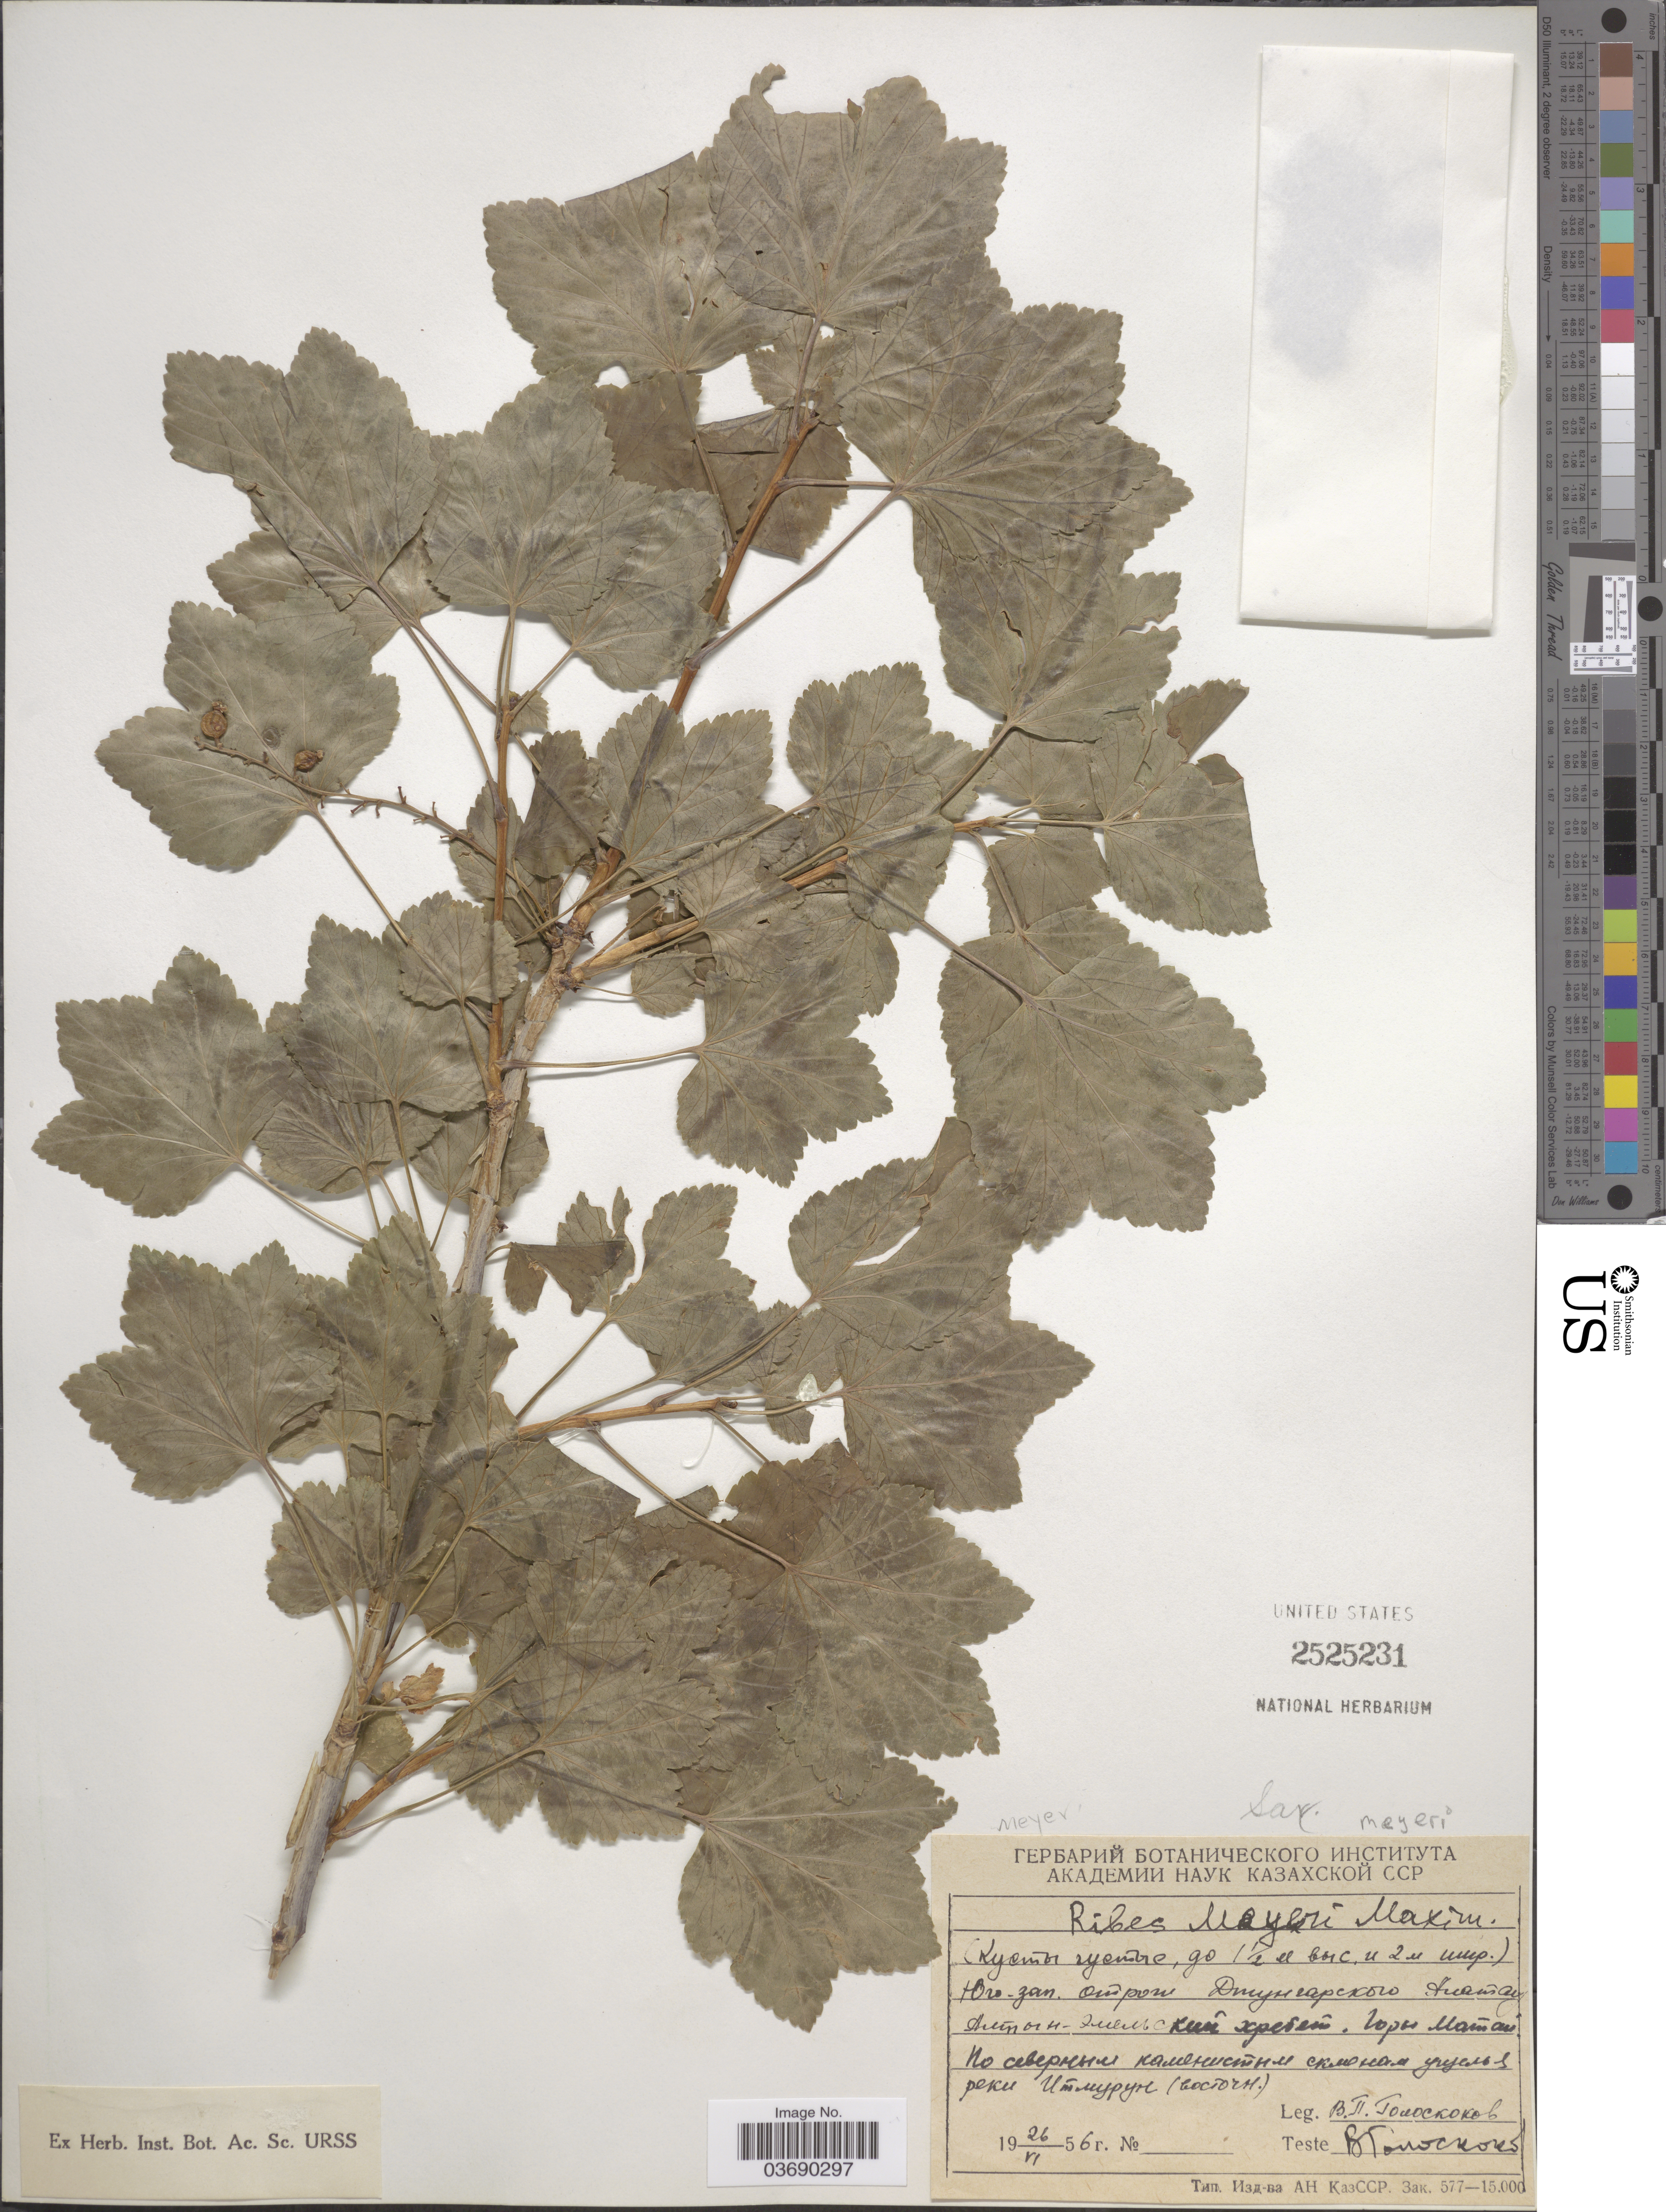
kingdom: Plantae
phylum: Tracheophyta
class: Magnoliopsida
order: Saxifragales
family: Grossulariaceae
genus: Ribes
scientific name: Ribes meyeri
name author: Maxim.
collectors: V. P. Goloskokov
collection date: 1956-06-26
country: Kazakhstan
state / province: Almaty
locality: SW of Dzhungarian Alatau, Pass Altyn-Emel.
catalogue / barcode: US 2525231